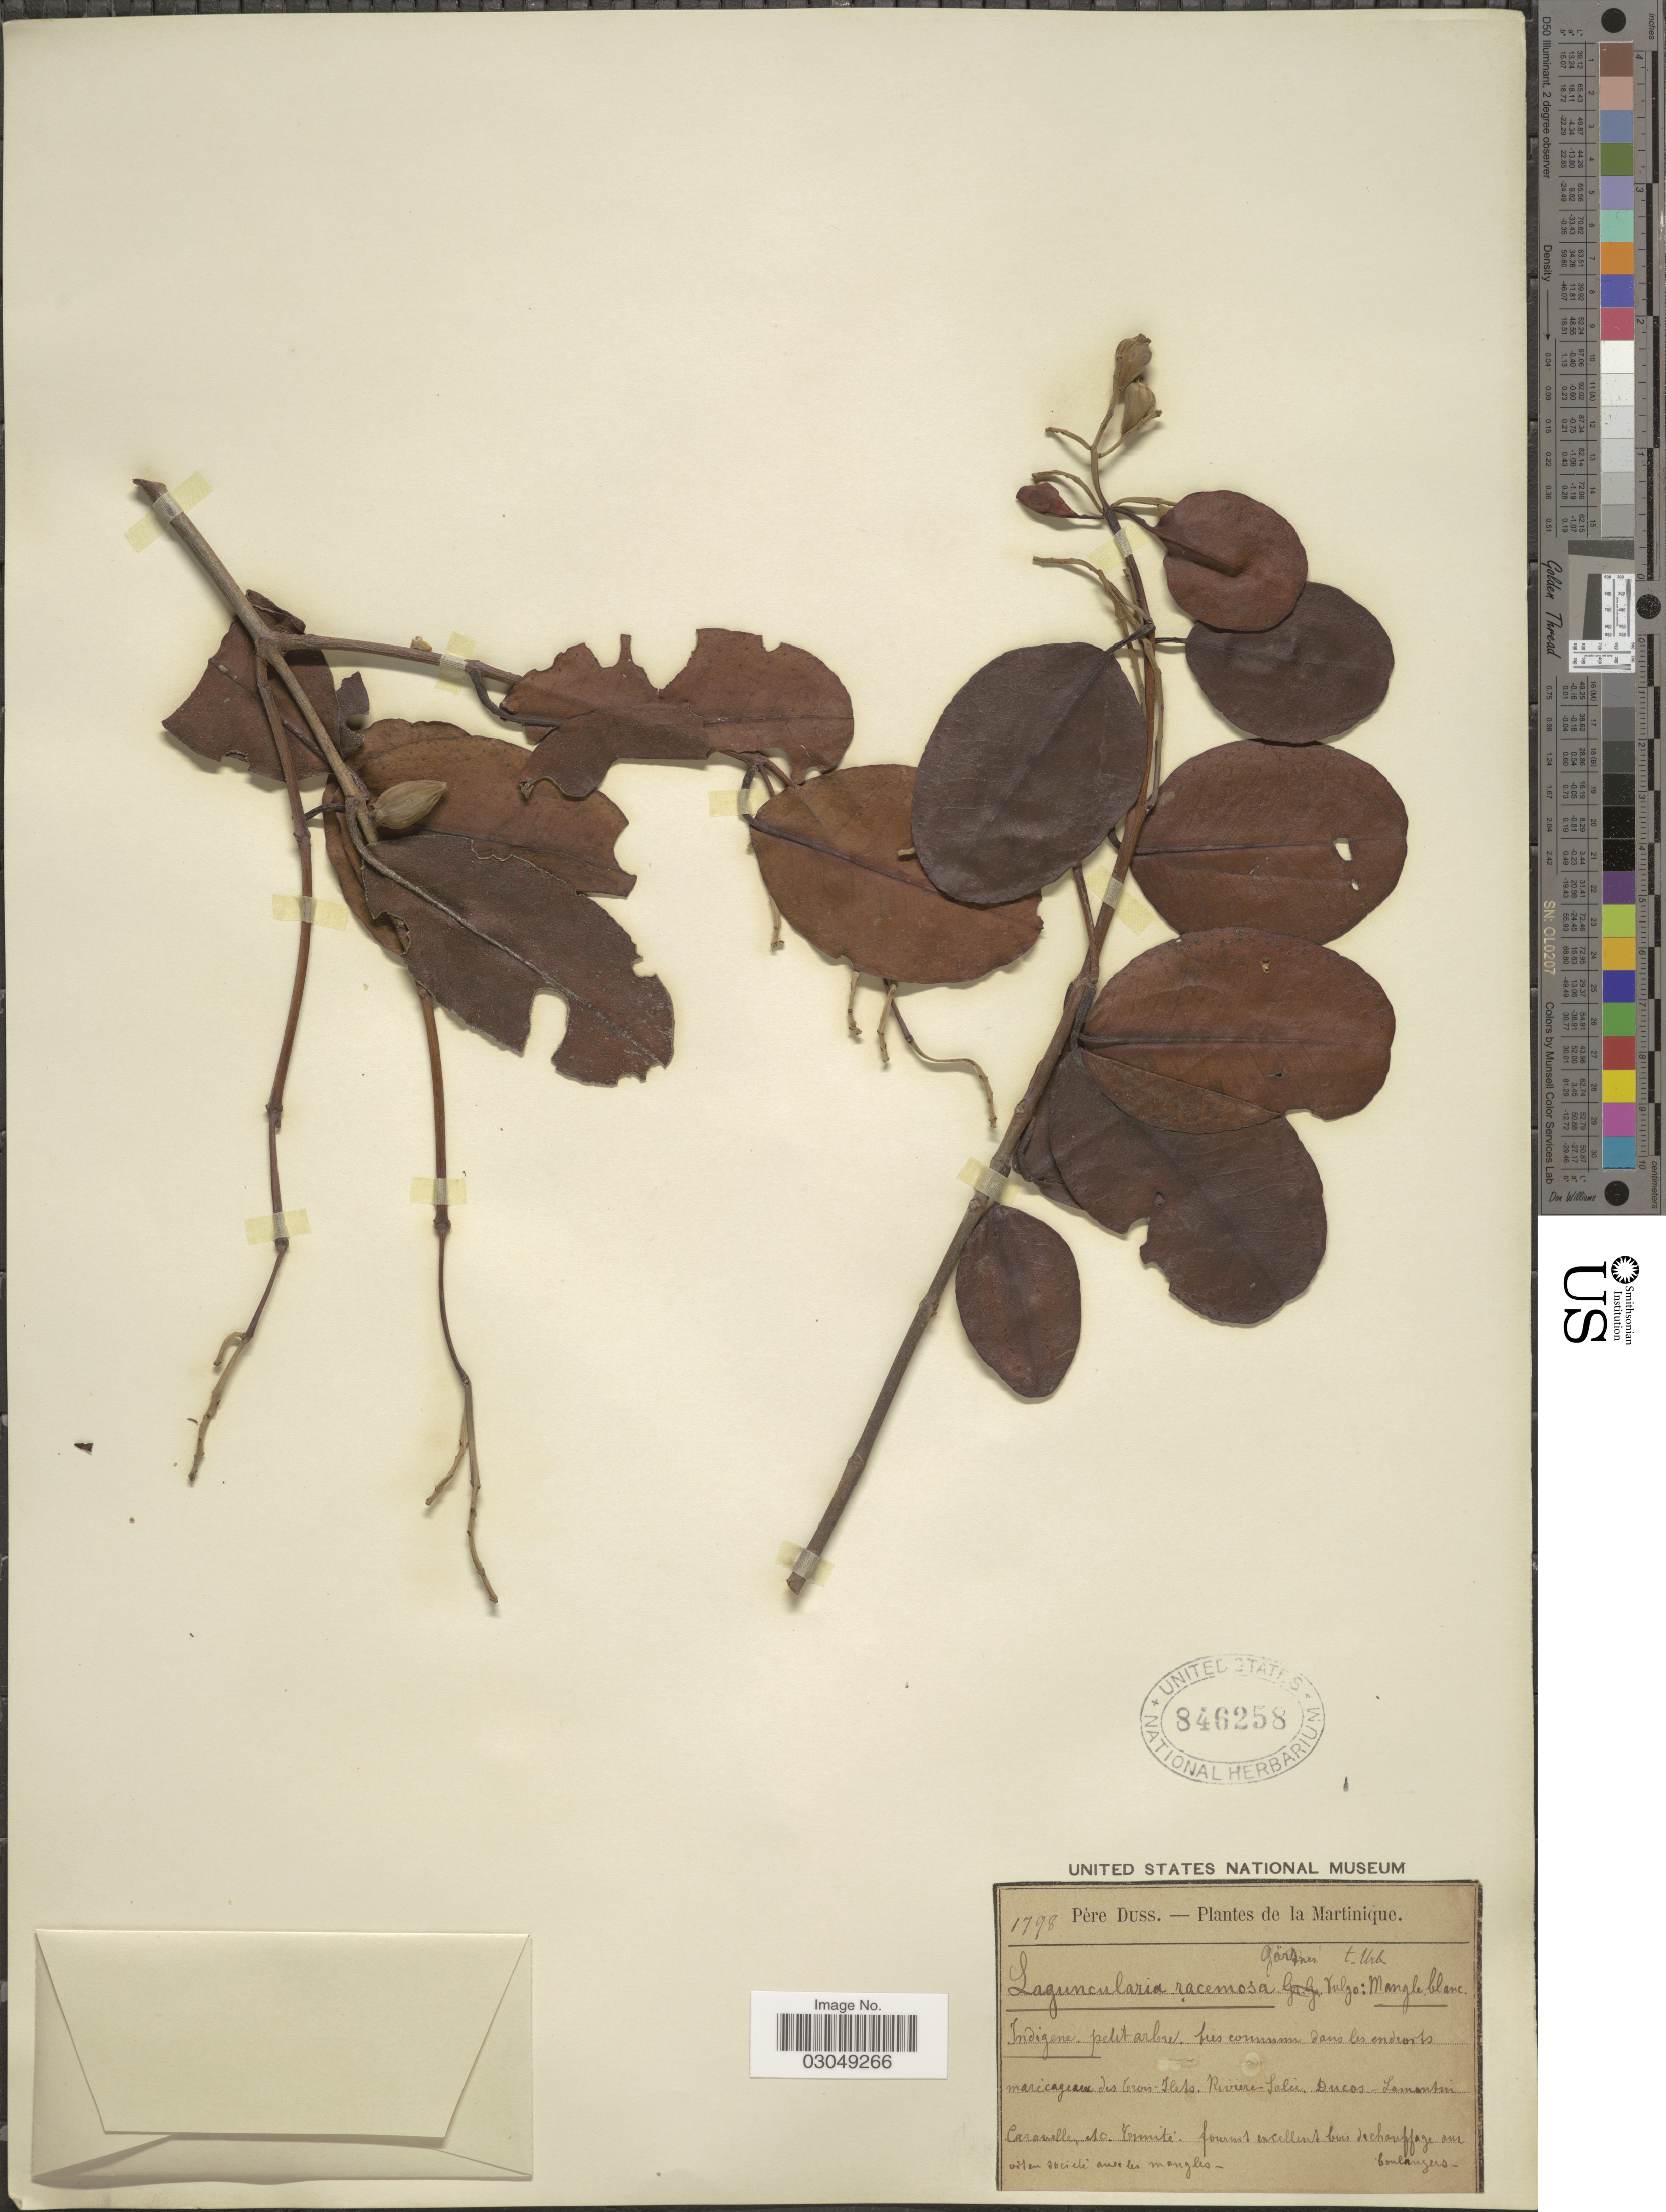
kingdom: Plantae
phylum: Tracheophyta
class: Magnoliopsida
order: Myrtales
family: Combretaceae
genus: Laguncularia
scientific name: Laguncularia racemosa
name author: (L.) C.F. Gaertn.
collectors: Père Duss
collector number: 1798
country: Martinique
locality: Pres common dans les endroits maricageaux des bron - Ilets. Riviere Salei, Ducos - Lamontin Caravelle.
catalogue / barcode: US 846258